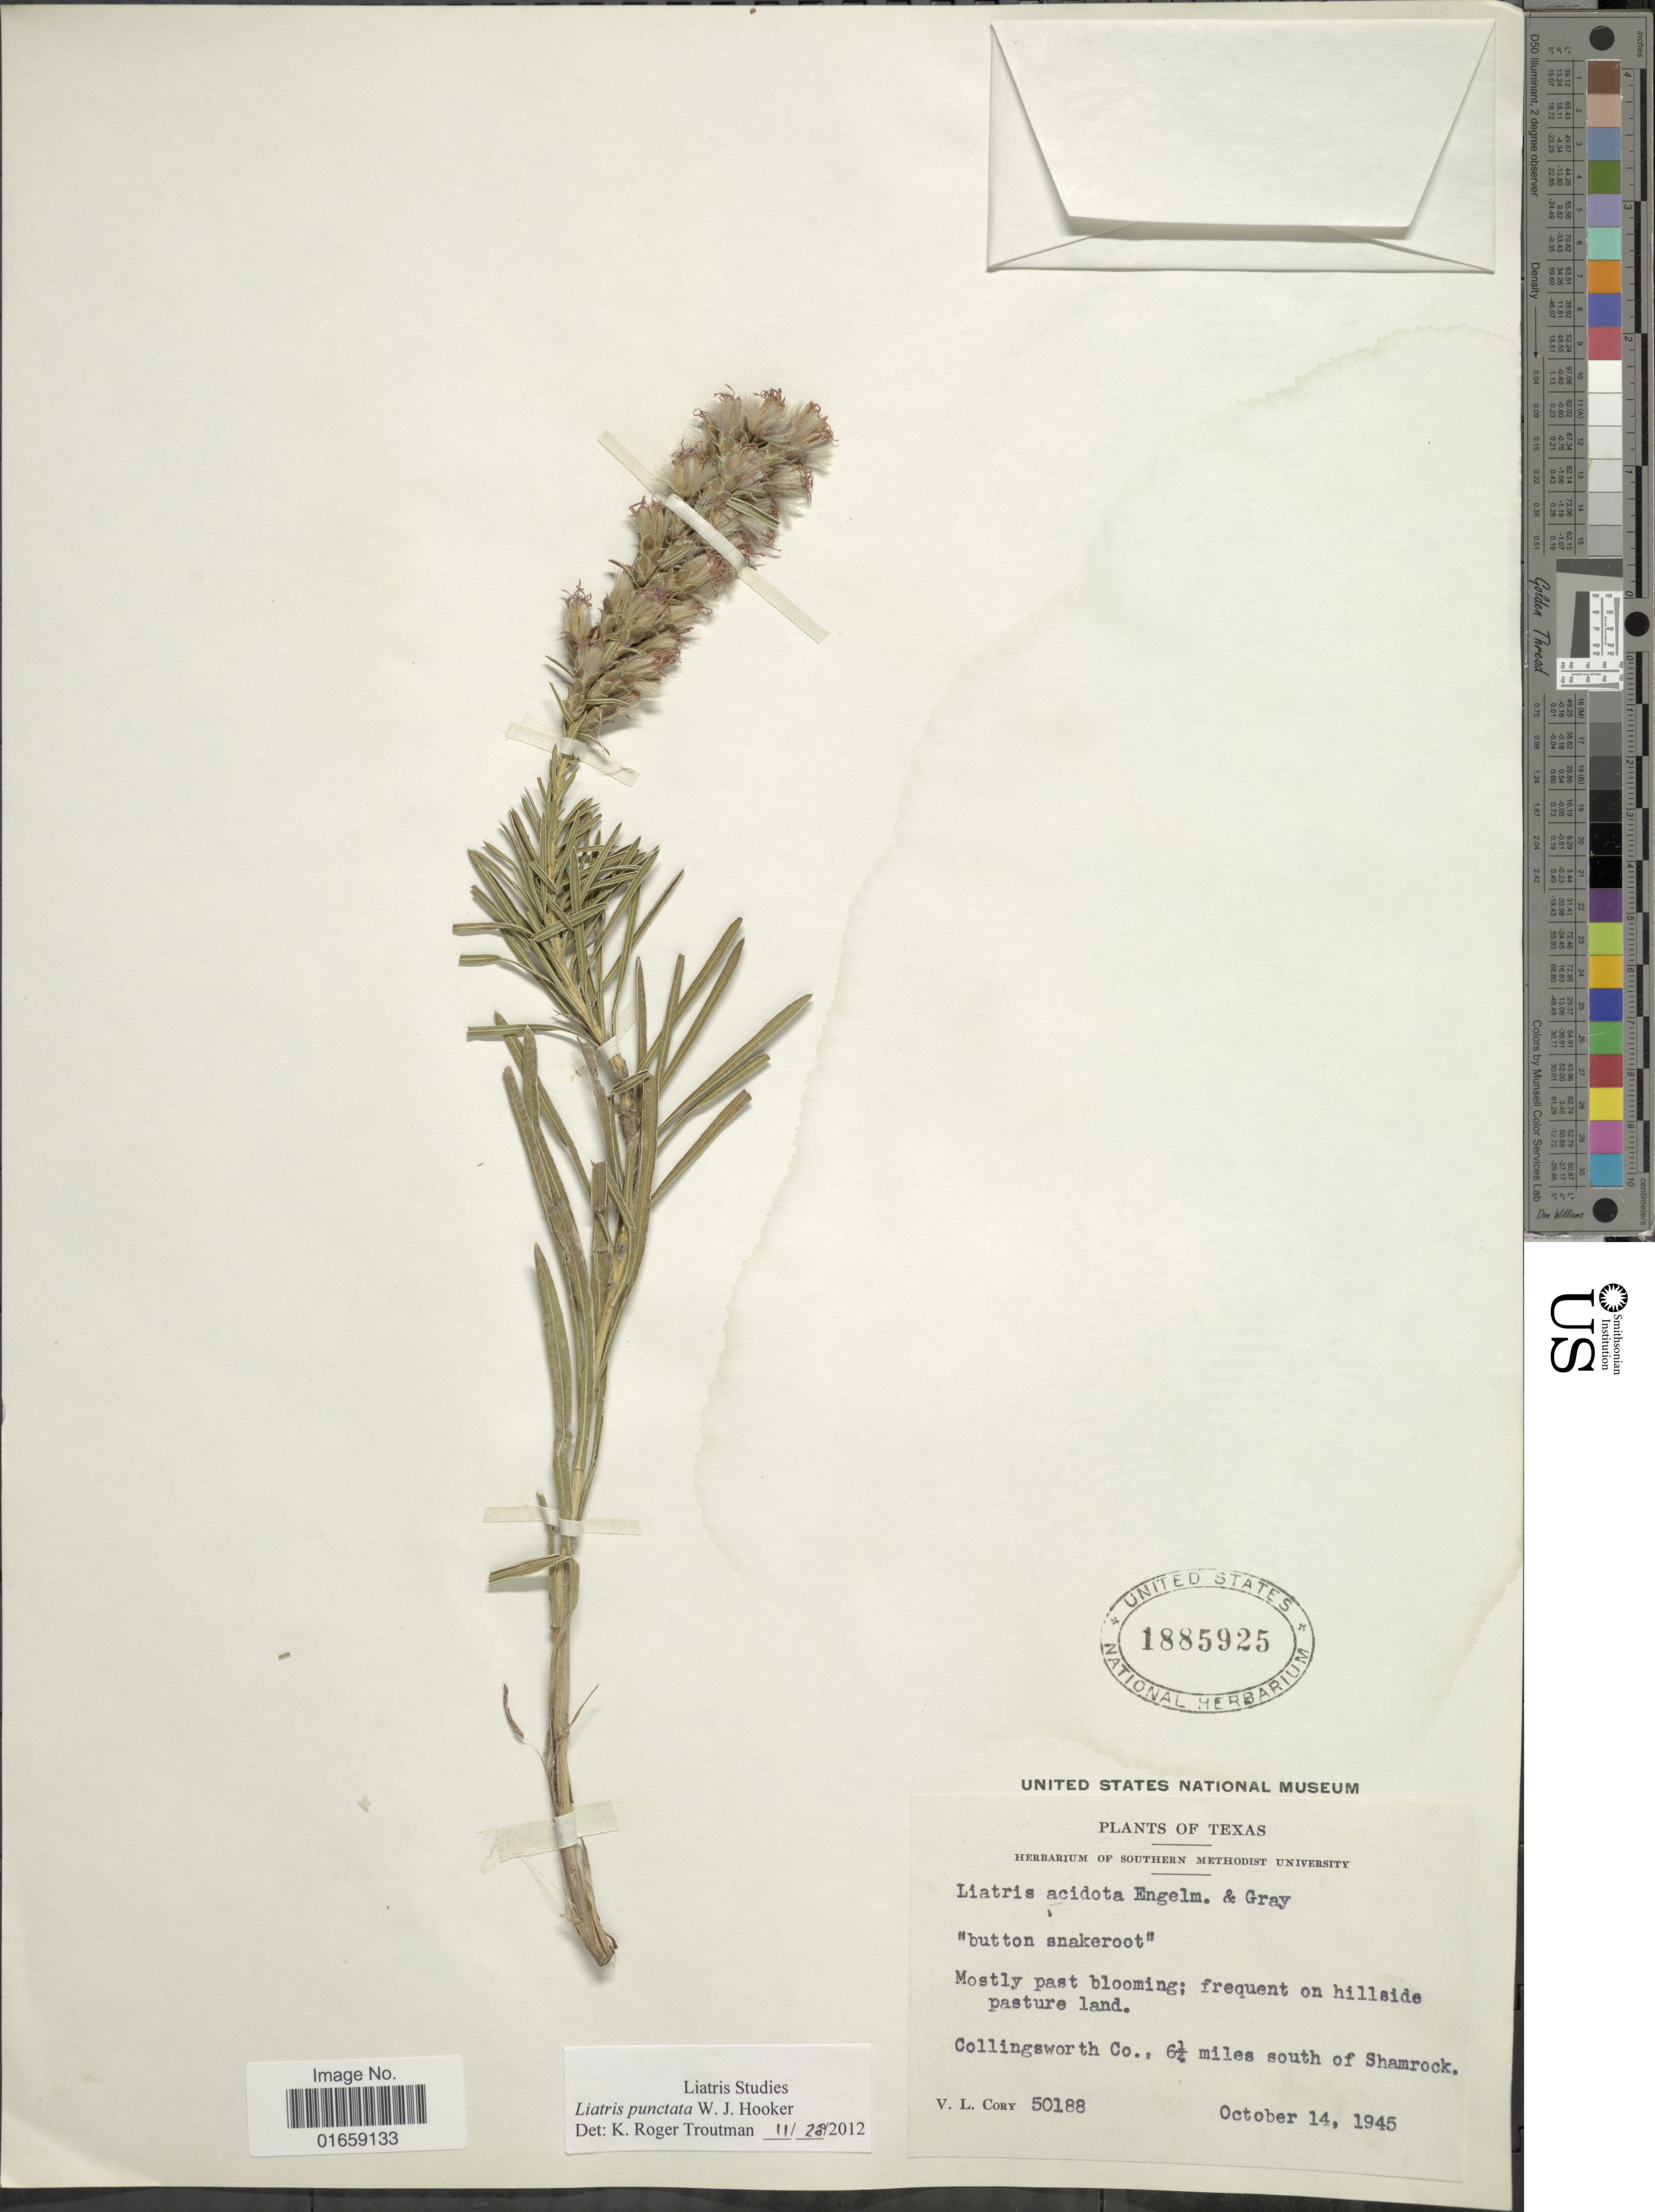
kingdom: Plantae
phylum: Tracheophyta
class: Magnoliopsida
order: Asterales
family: Asteraceae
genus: Liatris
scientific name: Liatris punctata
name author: Hook.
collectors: V. Cory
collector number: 50188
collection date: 1945-10-14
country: United States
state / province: Texas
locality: button snakeroot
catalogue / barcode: US 1885925